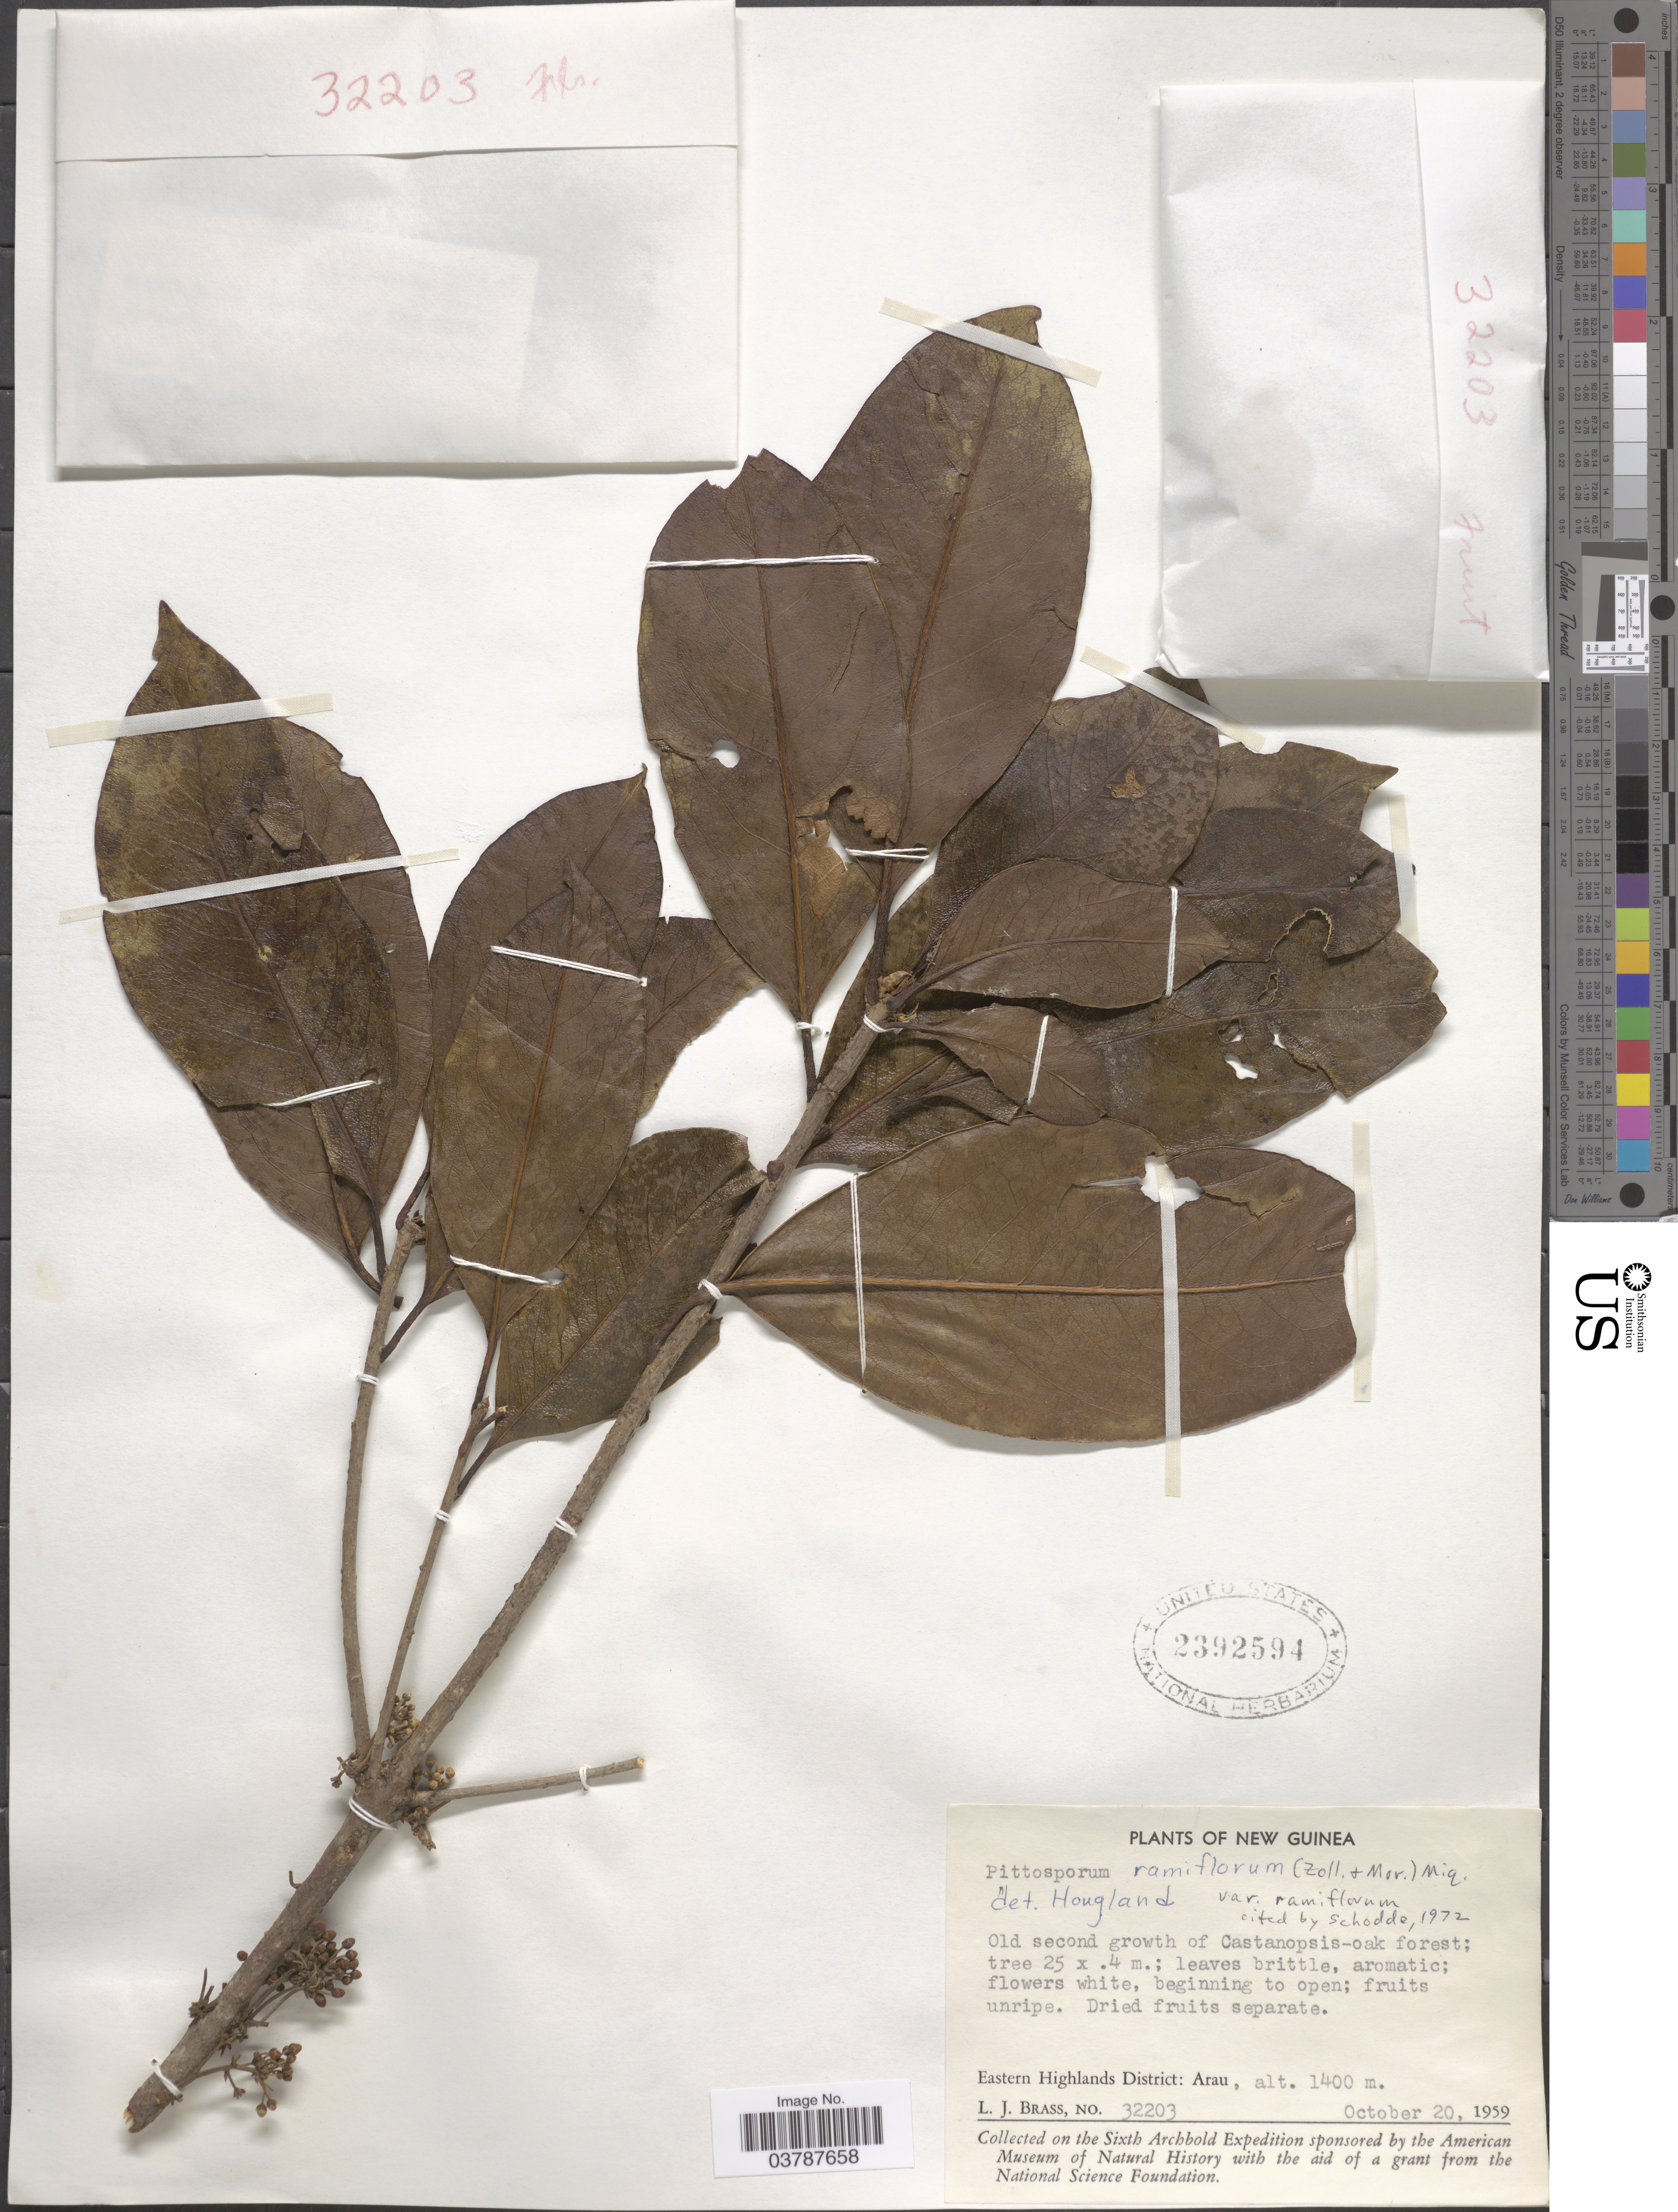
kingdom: Plantae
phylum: Tracheophyta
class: Magnoliopsida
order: Apiales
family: Pittosporaceae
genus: Pittosporum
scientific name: Pittosporum ramiflorum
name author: (Zoll. & Mor.) Zoll.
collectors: L. J. Brass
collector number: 32203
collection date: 1959-10-20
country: Papua New Guinea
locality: New Guinea. Eastern Highlands District: Arau.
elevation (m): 1400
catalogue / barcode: US 2392594